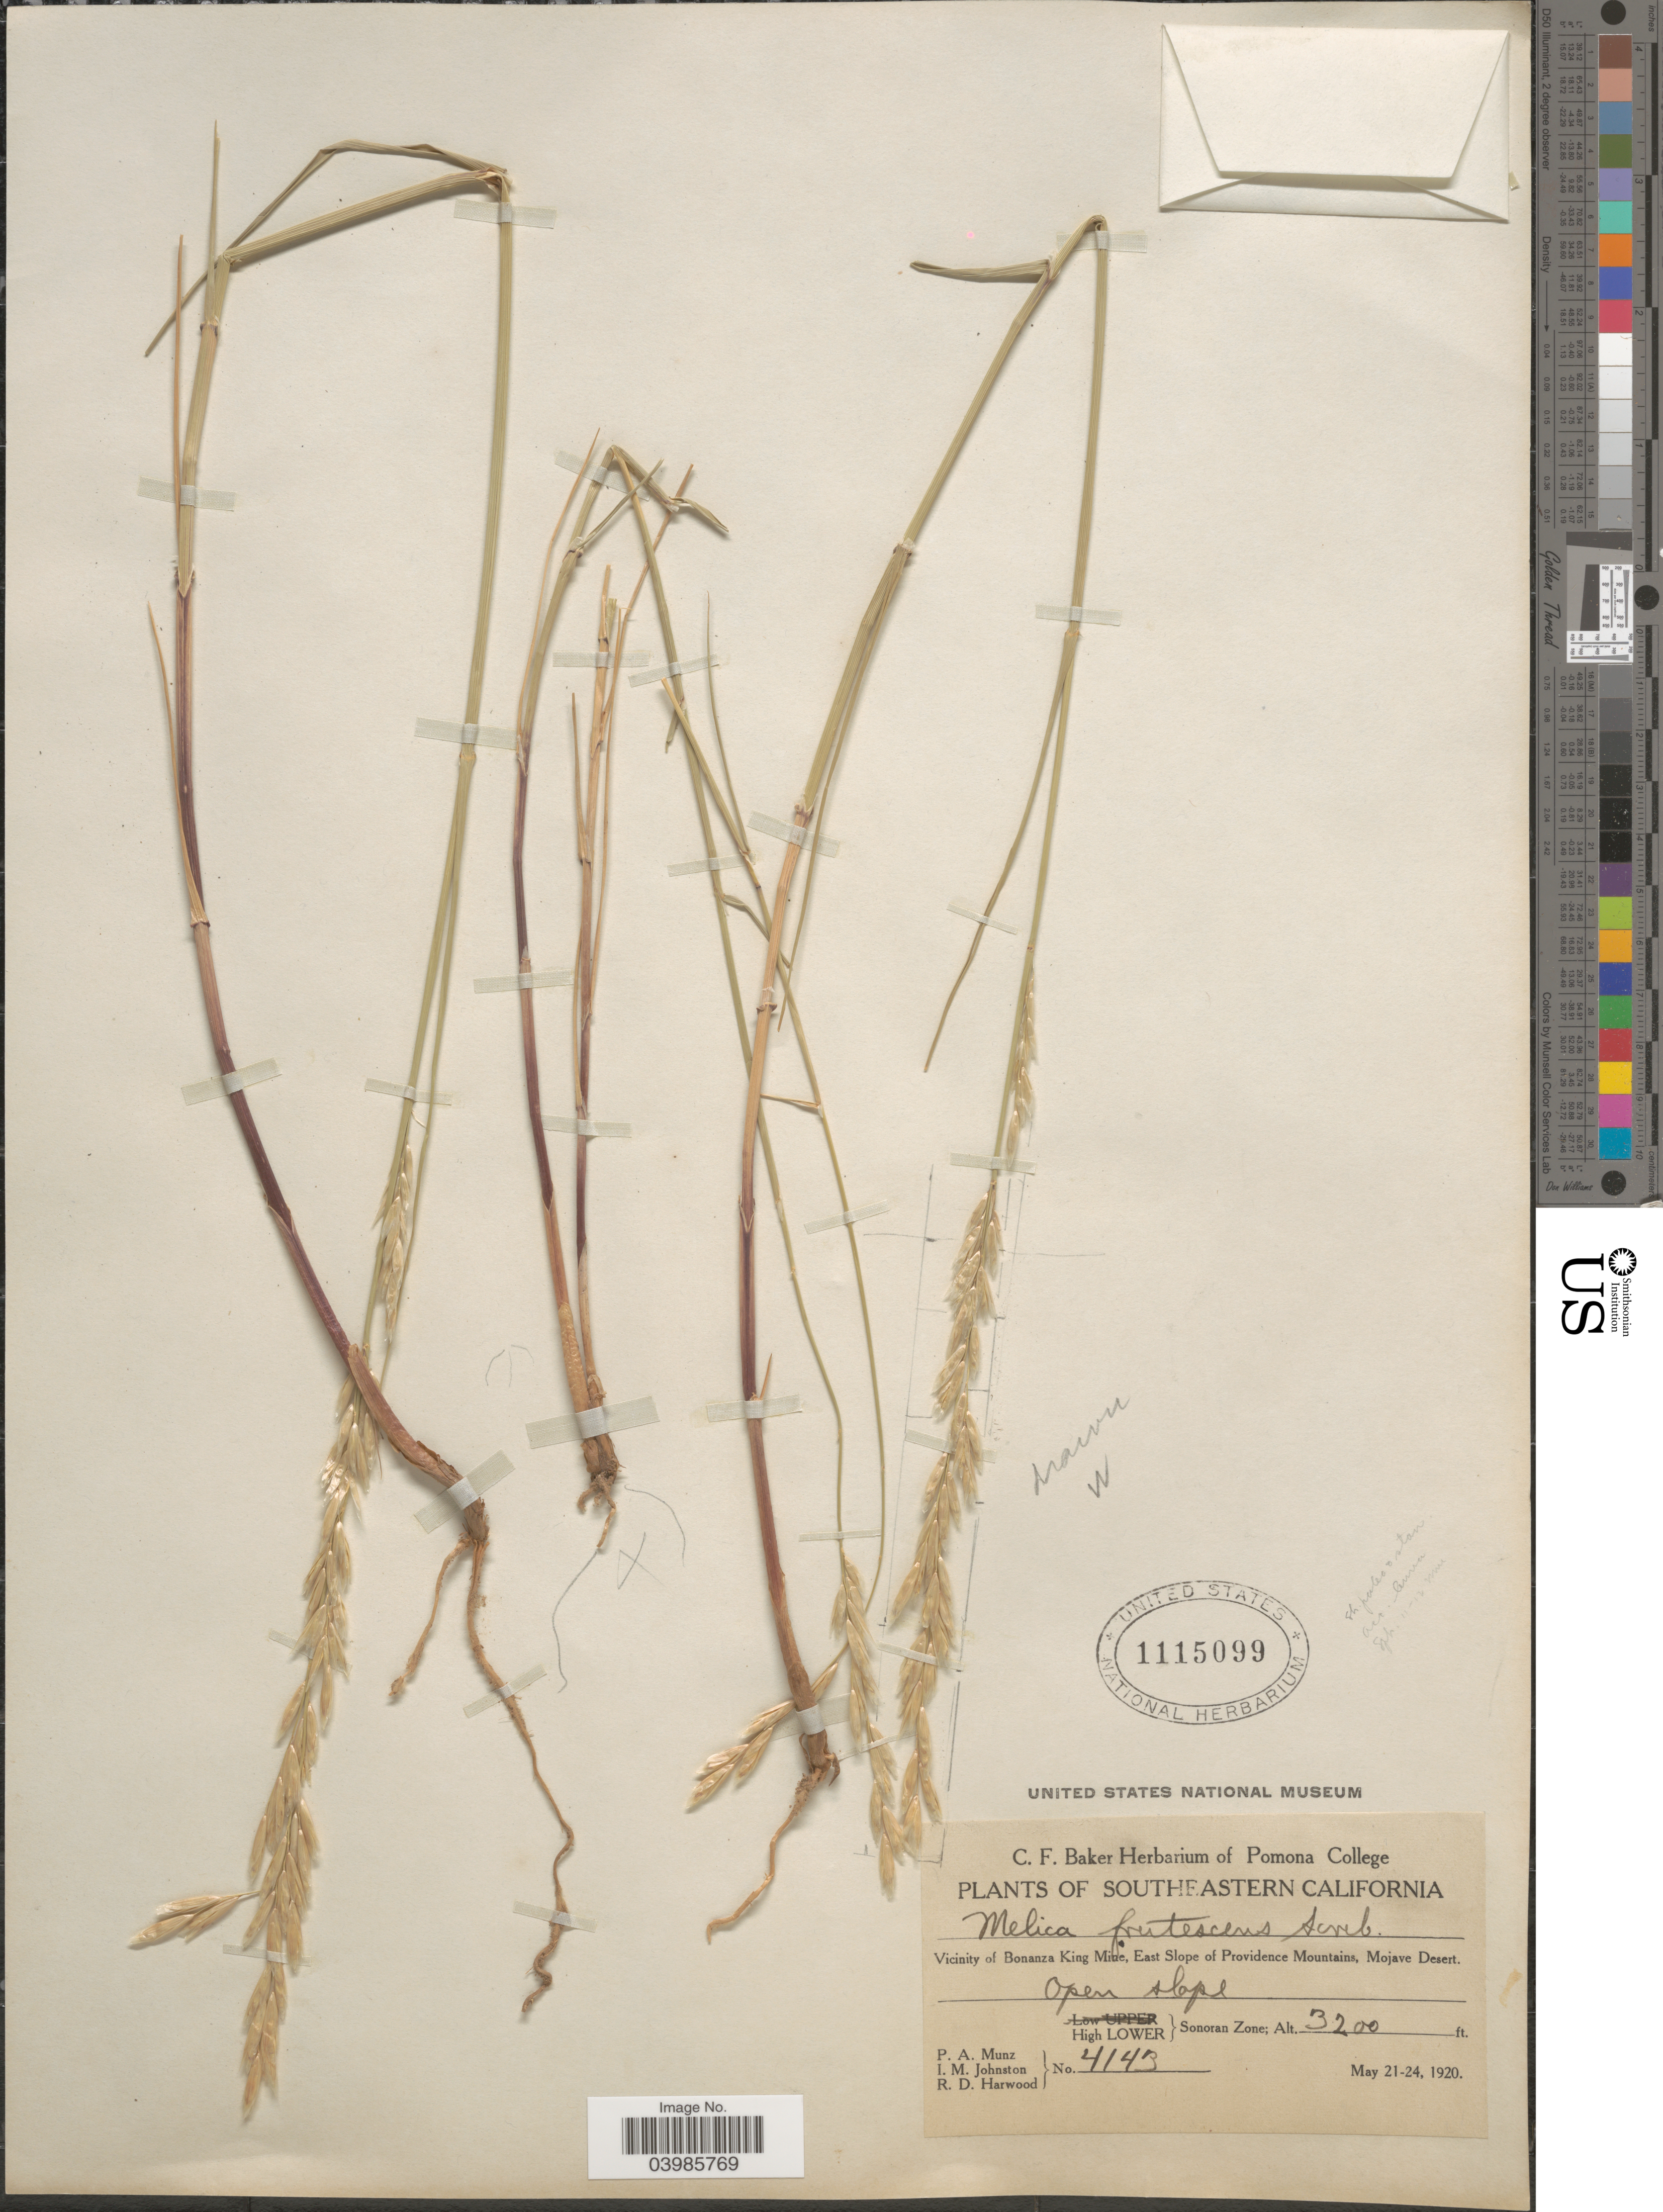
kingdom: Plantae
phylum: Tracheophyta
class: Liliopsida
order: Poales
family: Poaceae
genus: Melica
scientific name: Melica frutescens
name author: Scribn.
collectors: P. A. Munz, I.M. Johnston & R. Harwood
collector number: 4143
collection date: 1920-05-21/1920-05-24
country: United States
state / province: California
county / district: San Bernardino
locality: Southeastern California. Vicinity of Bonanza King Mine, East Slope of Providence Mountains, Mojave Desert. Open slope. High Lower Sonoran Zone.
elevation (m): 975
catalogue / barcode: US 1115099